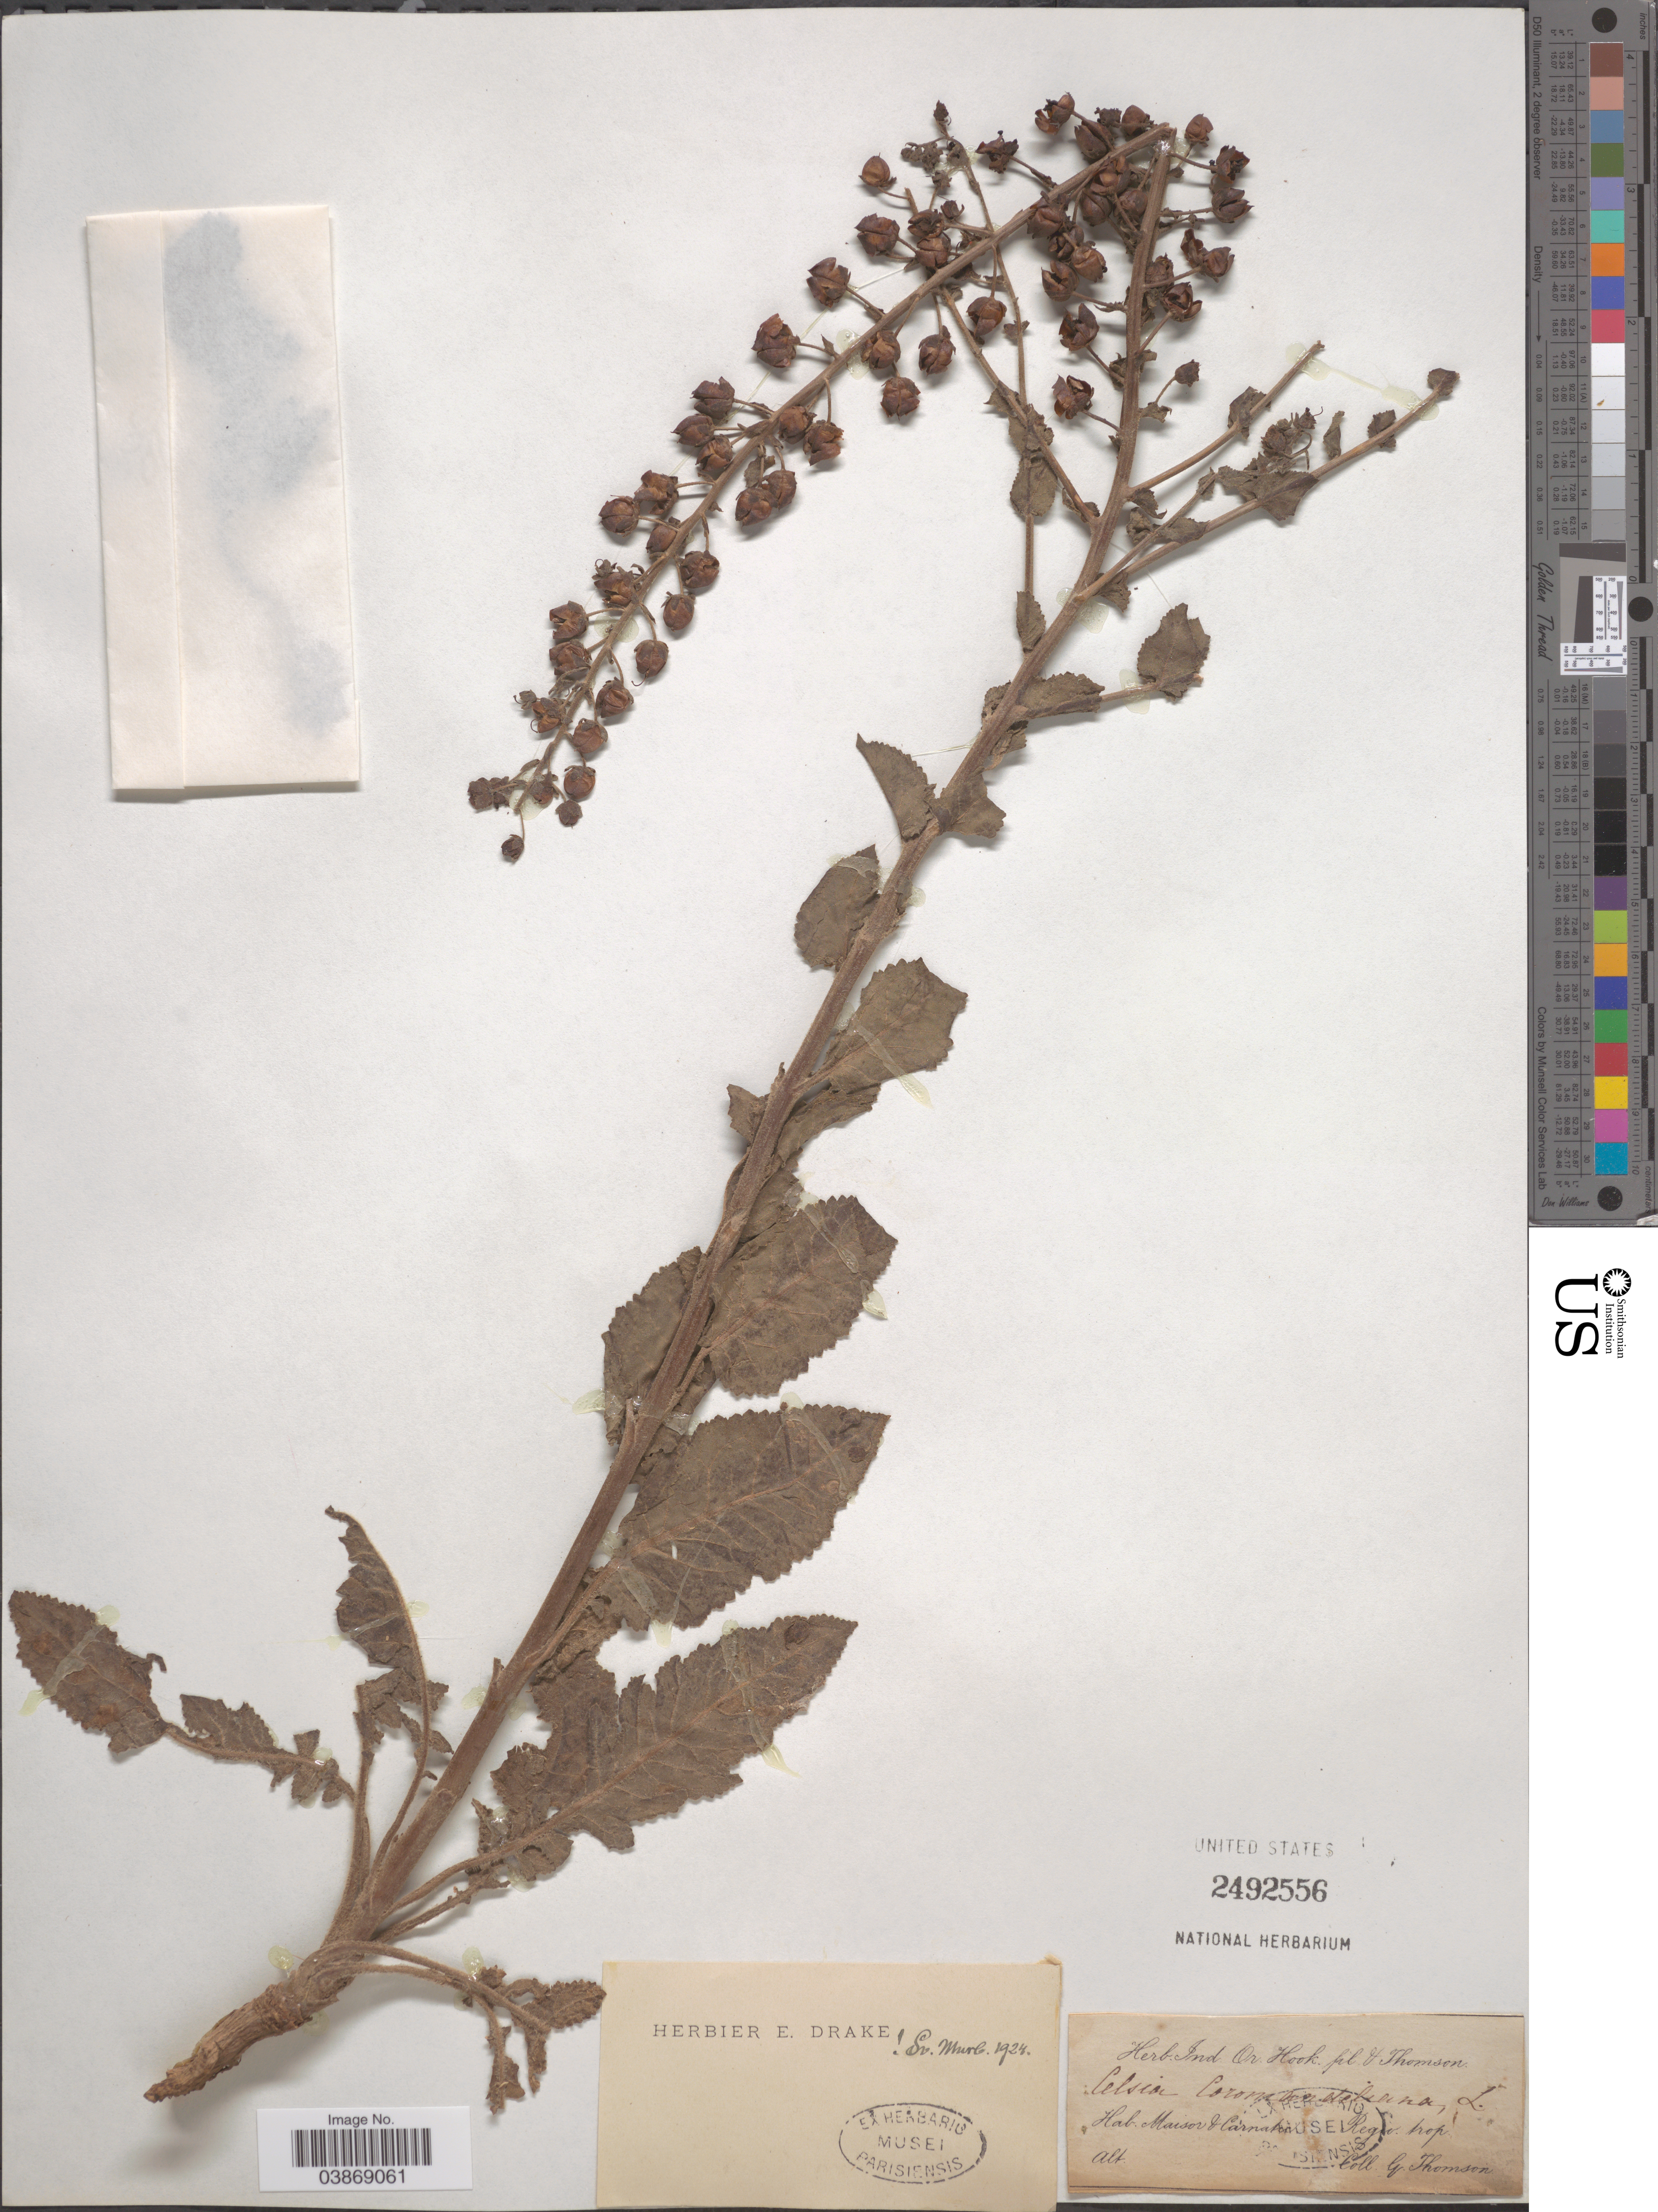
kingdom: Plantae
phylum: Tracheophyta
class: Magnoliopsida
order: Lamiales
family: Scrophulariaceae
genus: Celsia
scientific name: Celsia coromandelina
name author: J. Koenig ex Rottb.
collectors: G. Thomson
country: India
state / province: Karnataka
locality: Maisor & Carnatic Regio trop.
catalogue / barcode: US 2492556